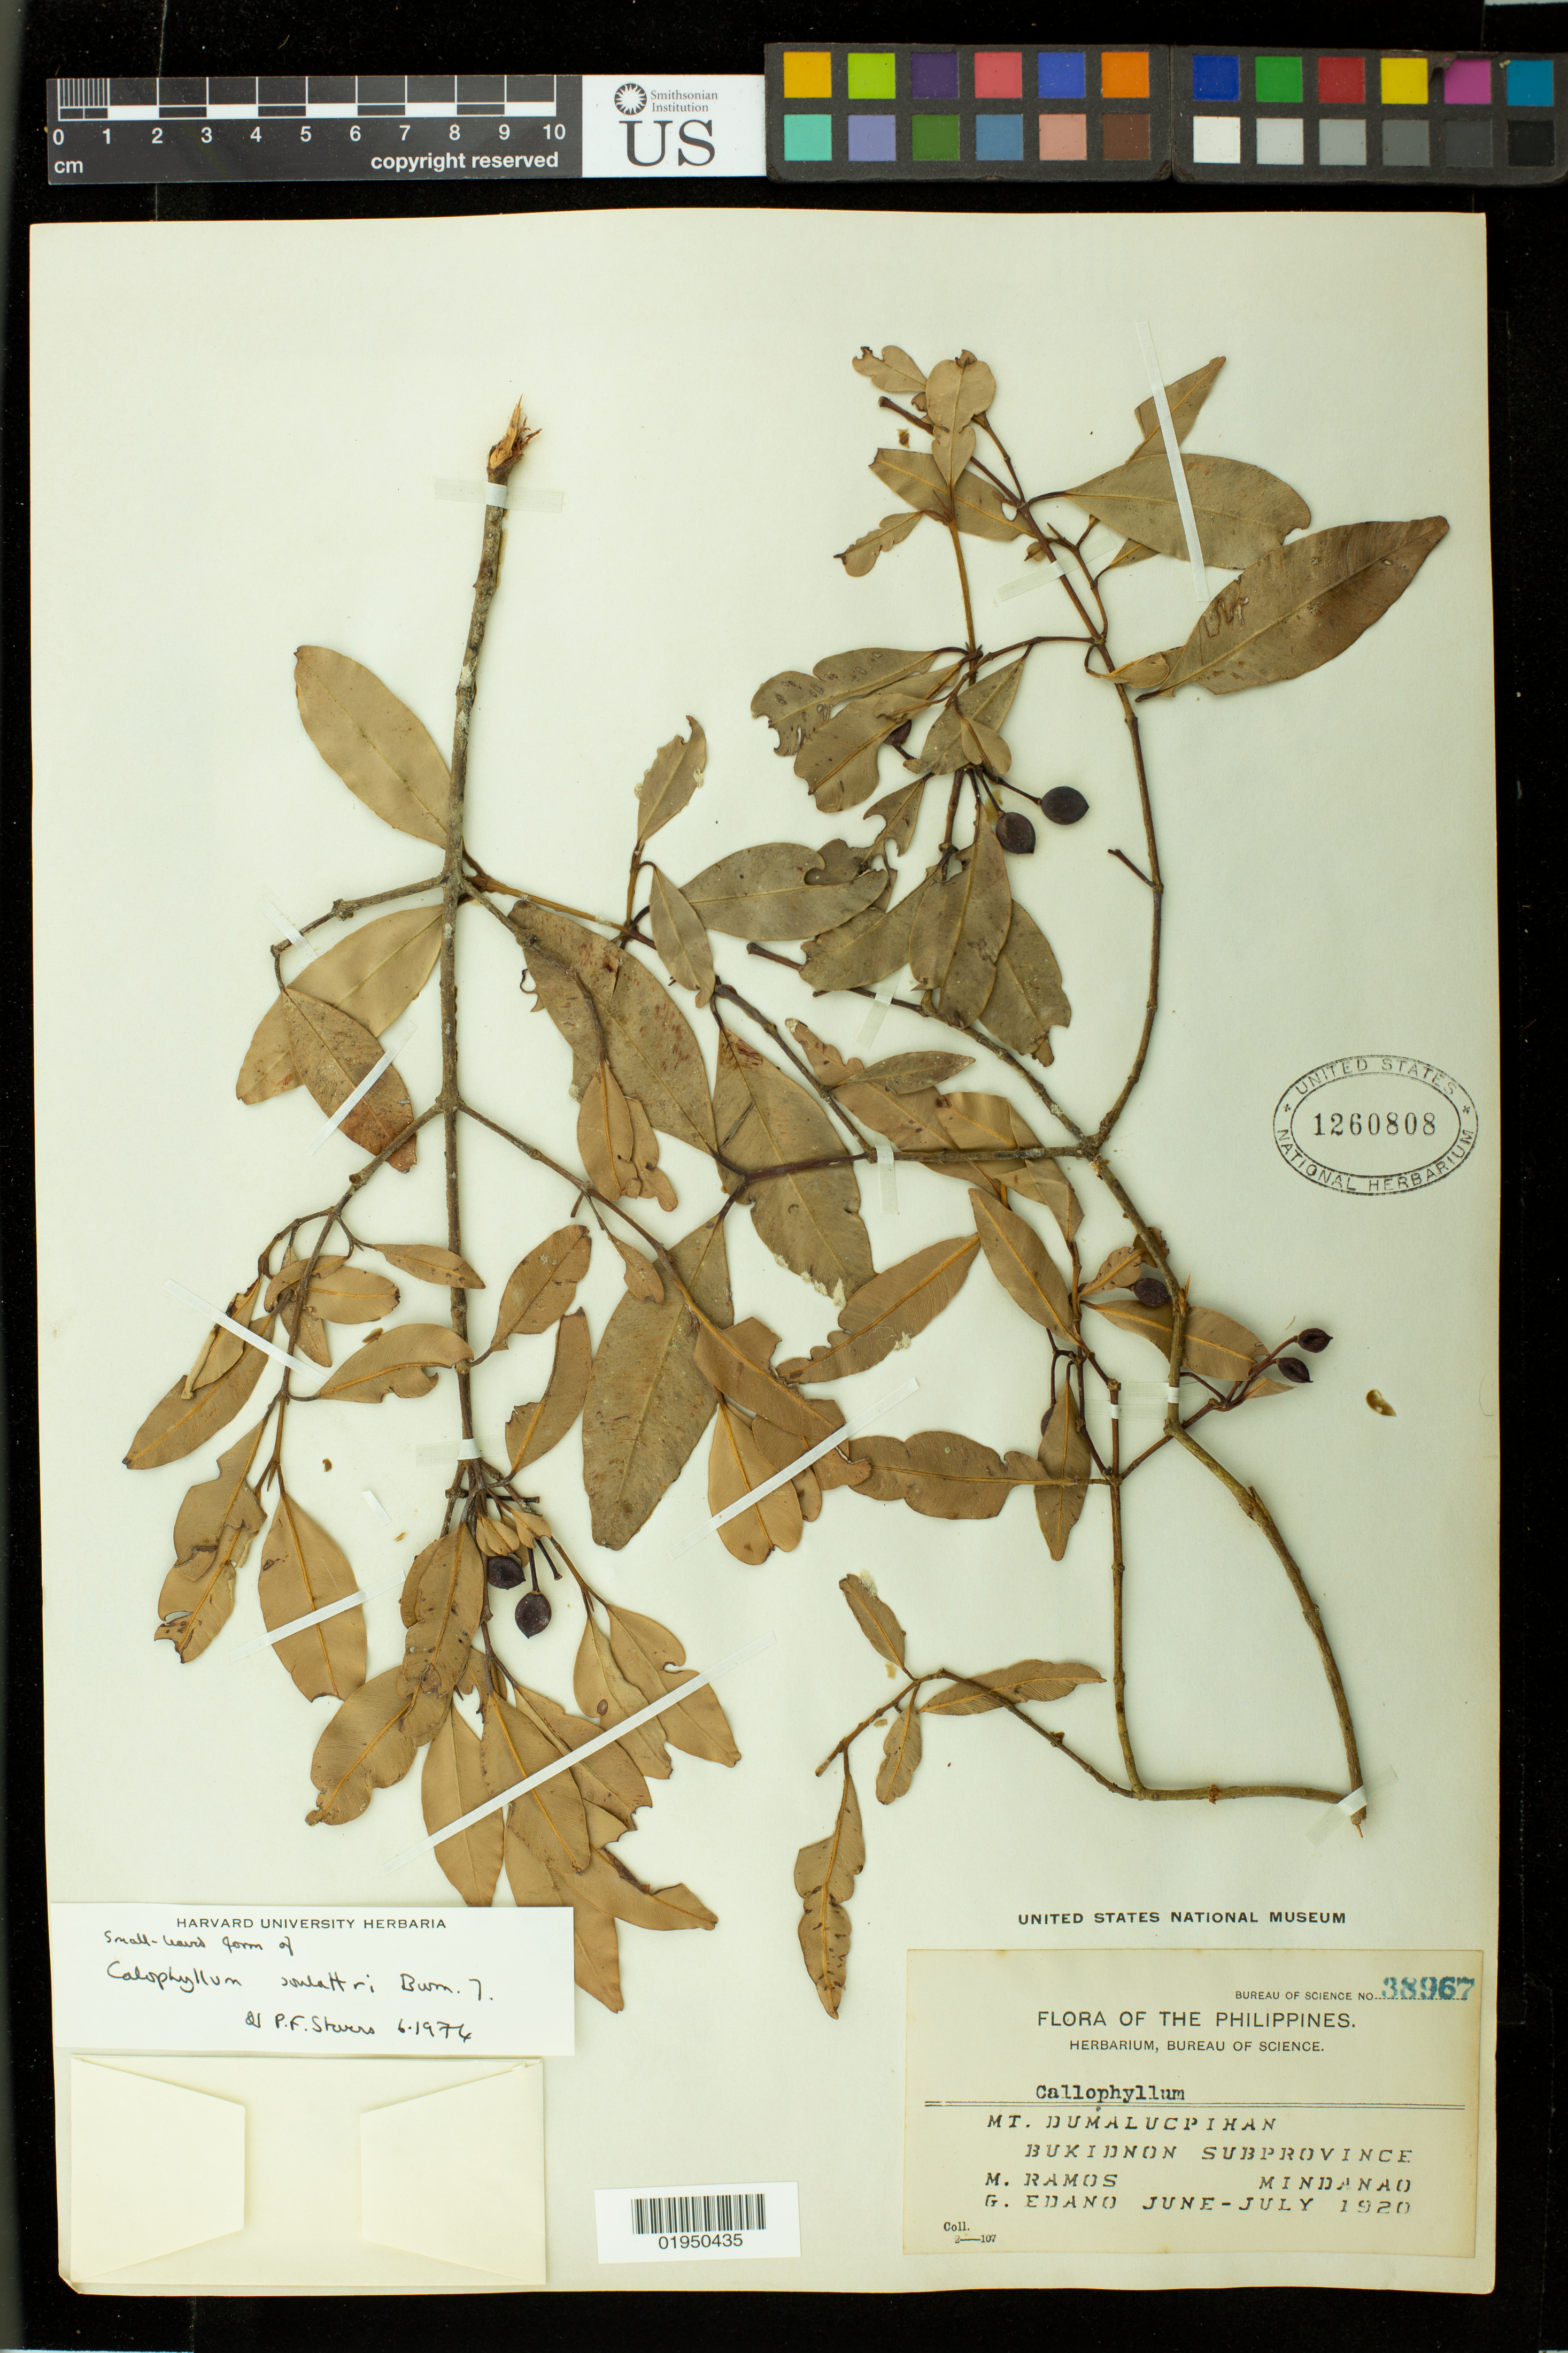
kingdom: Plantae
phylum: Tracheophyta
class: Magnoliopsida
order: Malpighiales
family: Calophyllaceae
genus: Calophyllum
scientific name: Calophyllum soulattri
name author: Burm. f.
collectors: M. Ramos & G. Edaño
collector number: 2-107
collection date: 1920-06/1920-07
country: Philippines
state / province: Northern Mindanao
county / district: Bukidnon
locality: Bukidnon Subprovince Mt. Dumalucpihan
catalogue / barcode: US 1260808